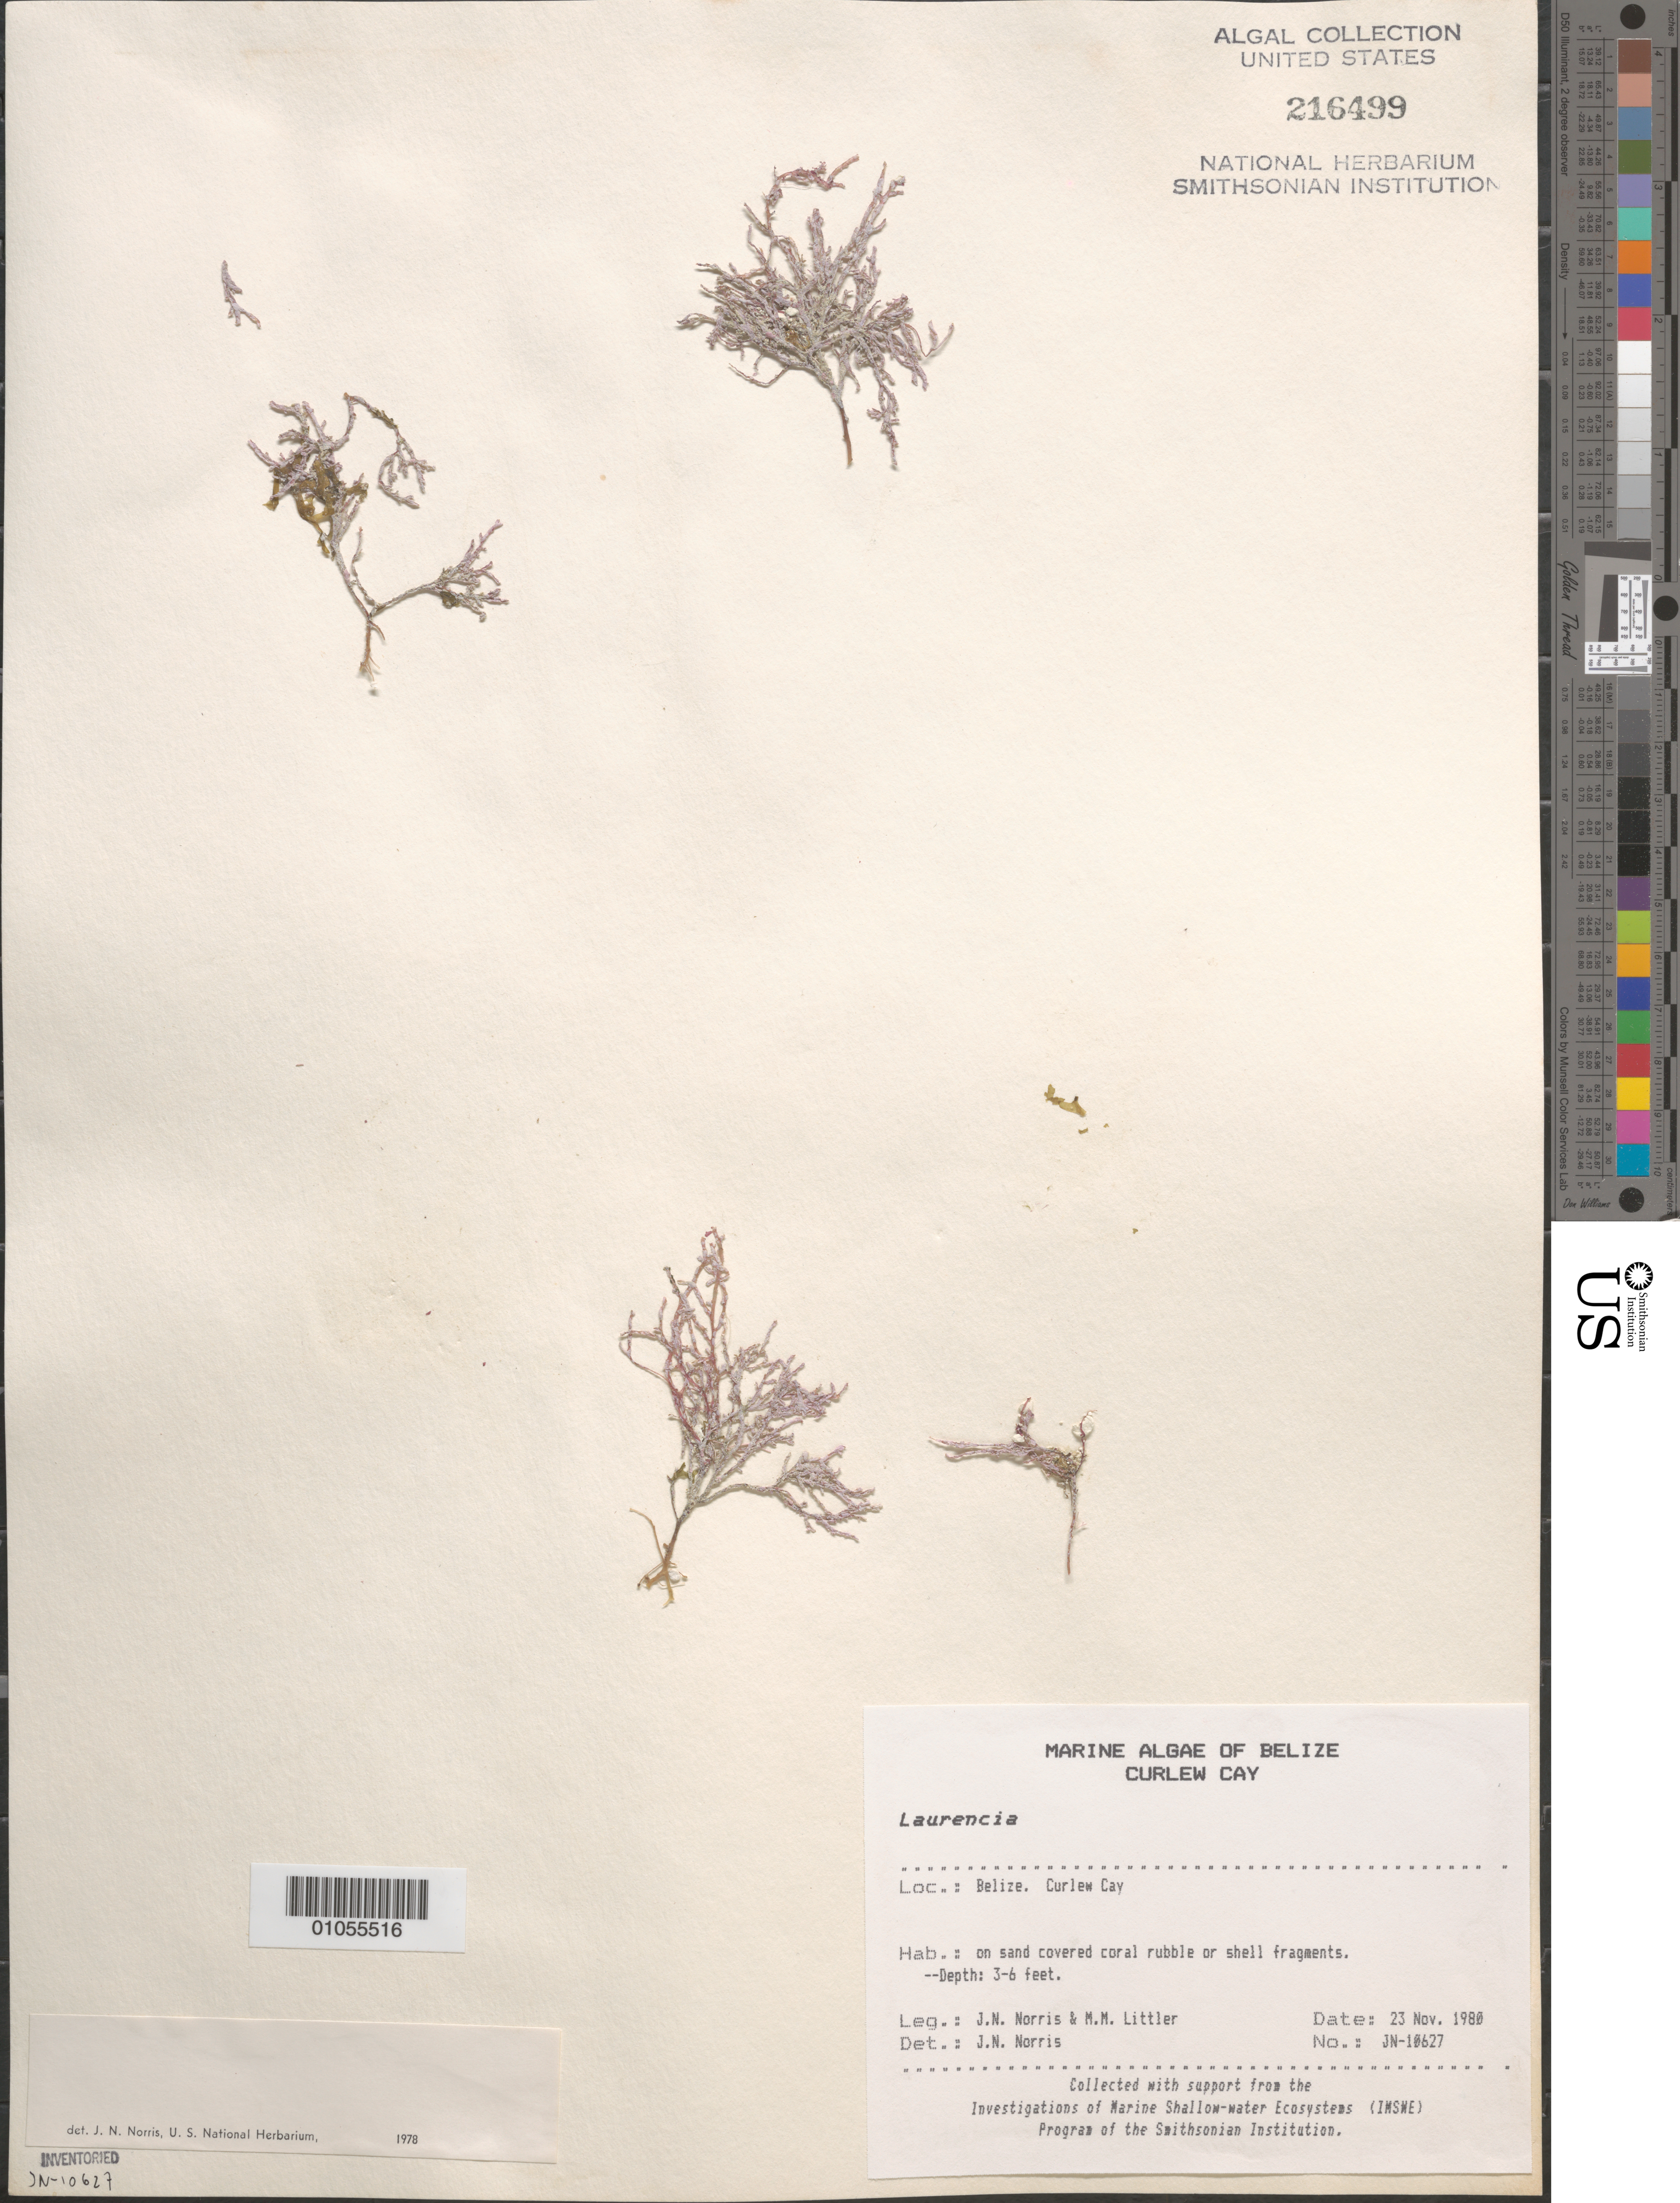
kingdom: Plantae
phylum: Rhodophyta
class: Florideophyceae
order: Ceramiales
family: Rhodomelaceae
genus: Laurencia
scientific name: Laurencia sp.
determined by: Norris, James N.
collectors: J. N. Norris & M. M. Littler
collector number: JN-10627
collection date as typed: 23 Nov 1980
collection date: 1980-11-23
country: Belize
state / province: Stann Creek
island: Curlew Cay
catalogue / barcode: US 216499